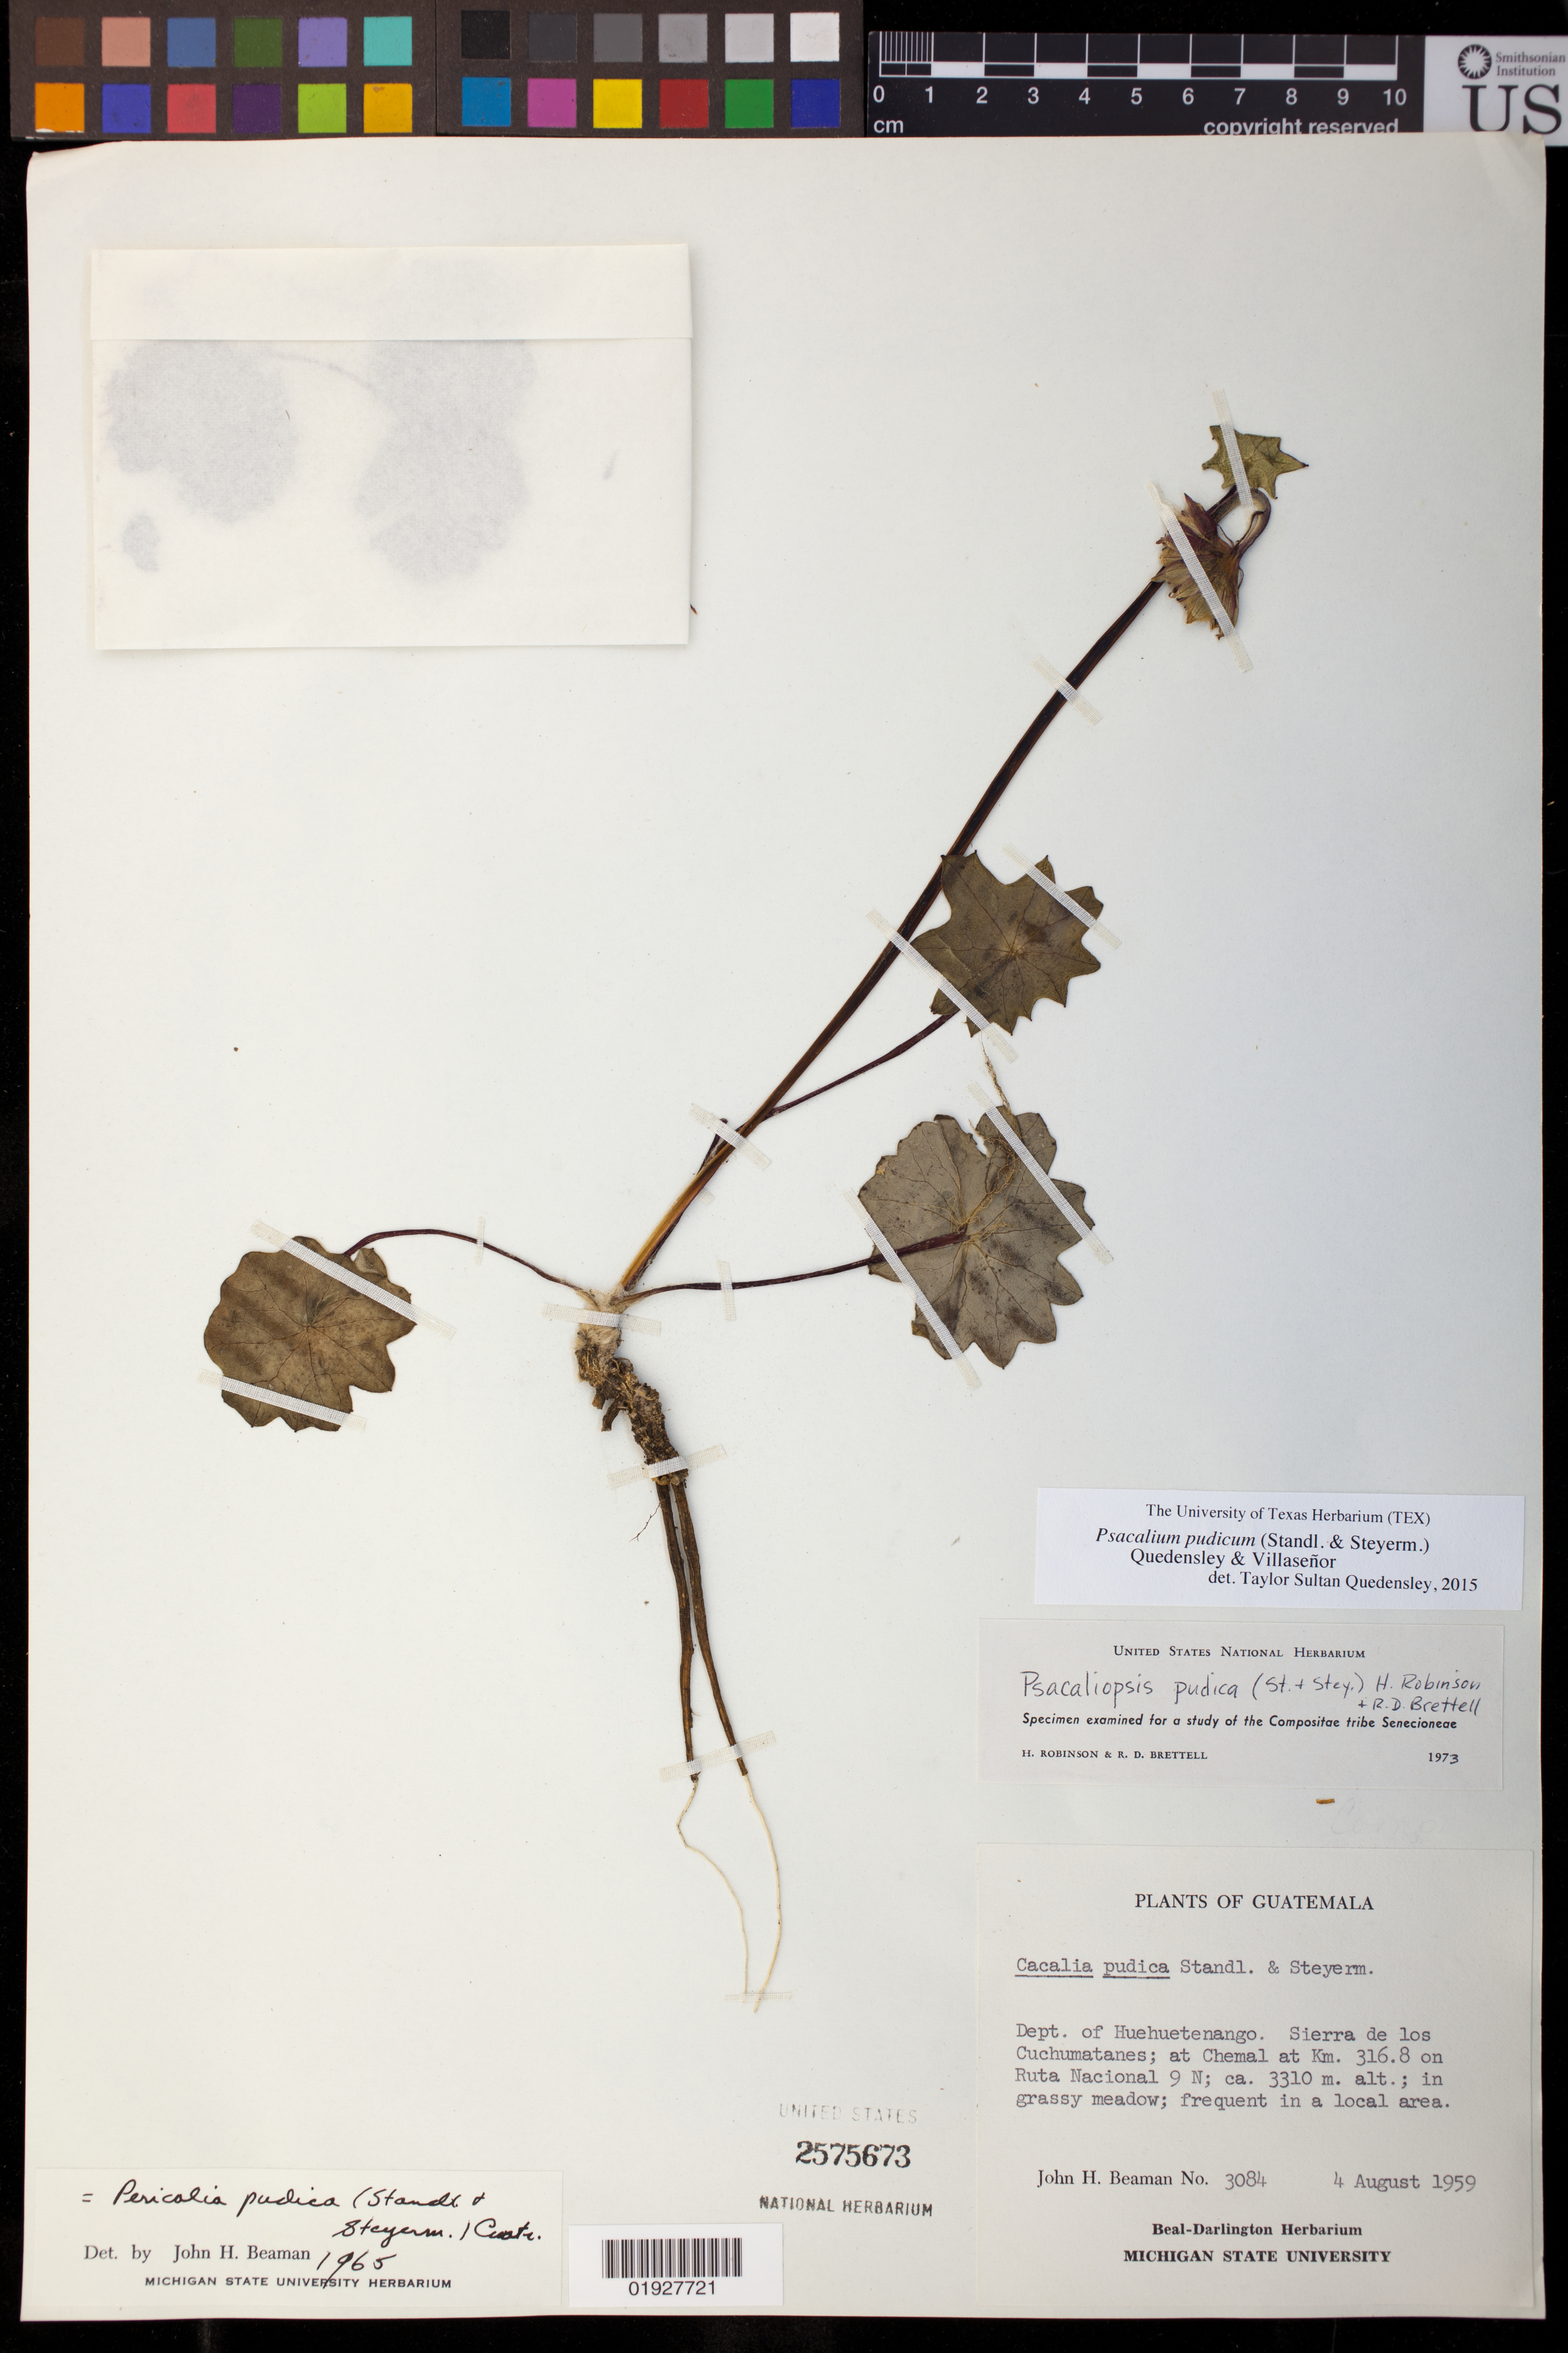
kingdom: Plantae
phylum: Tracheophyta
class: Magnoliopsida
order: Asterales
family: Asteraceae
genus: Psacalium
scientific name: Psacalium sp.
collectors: J. H. Beaman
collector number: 3084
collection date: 1959-08-04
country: Guatemala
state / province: Huehuetenango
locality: Guatemala. Dept. of Huehuetenango. Sierra de los Cuchumatanes; at Chemal at Km. 316.8 on Ruta Nacional 9 N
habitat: In grassy meadow; frequent in a local area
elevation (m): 3310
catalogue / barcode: US 2575673